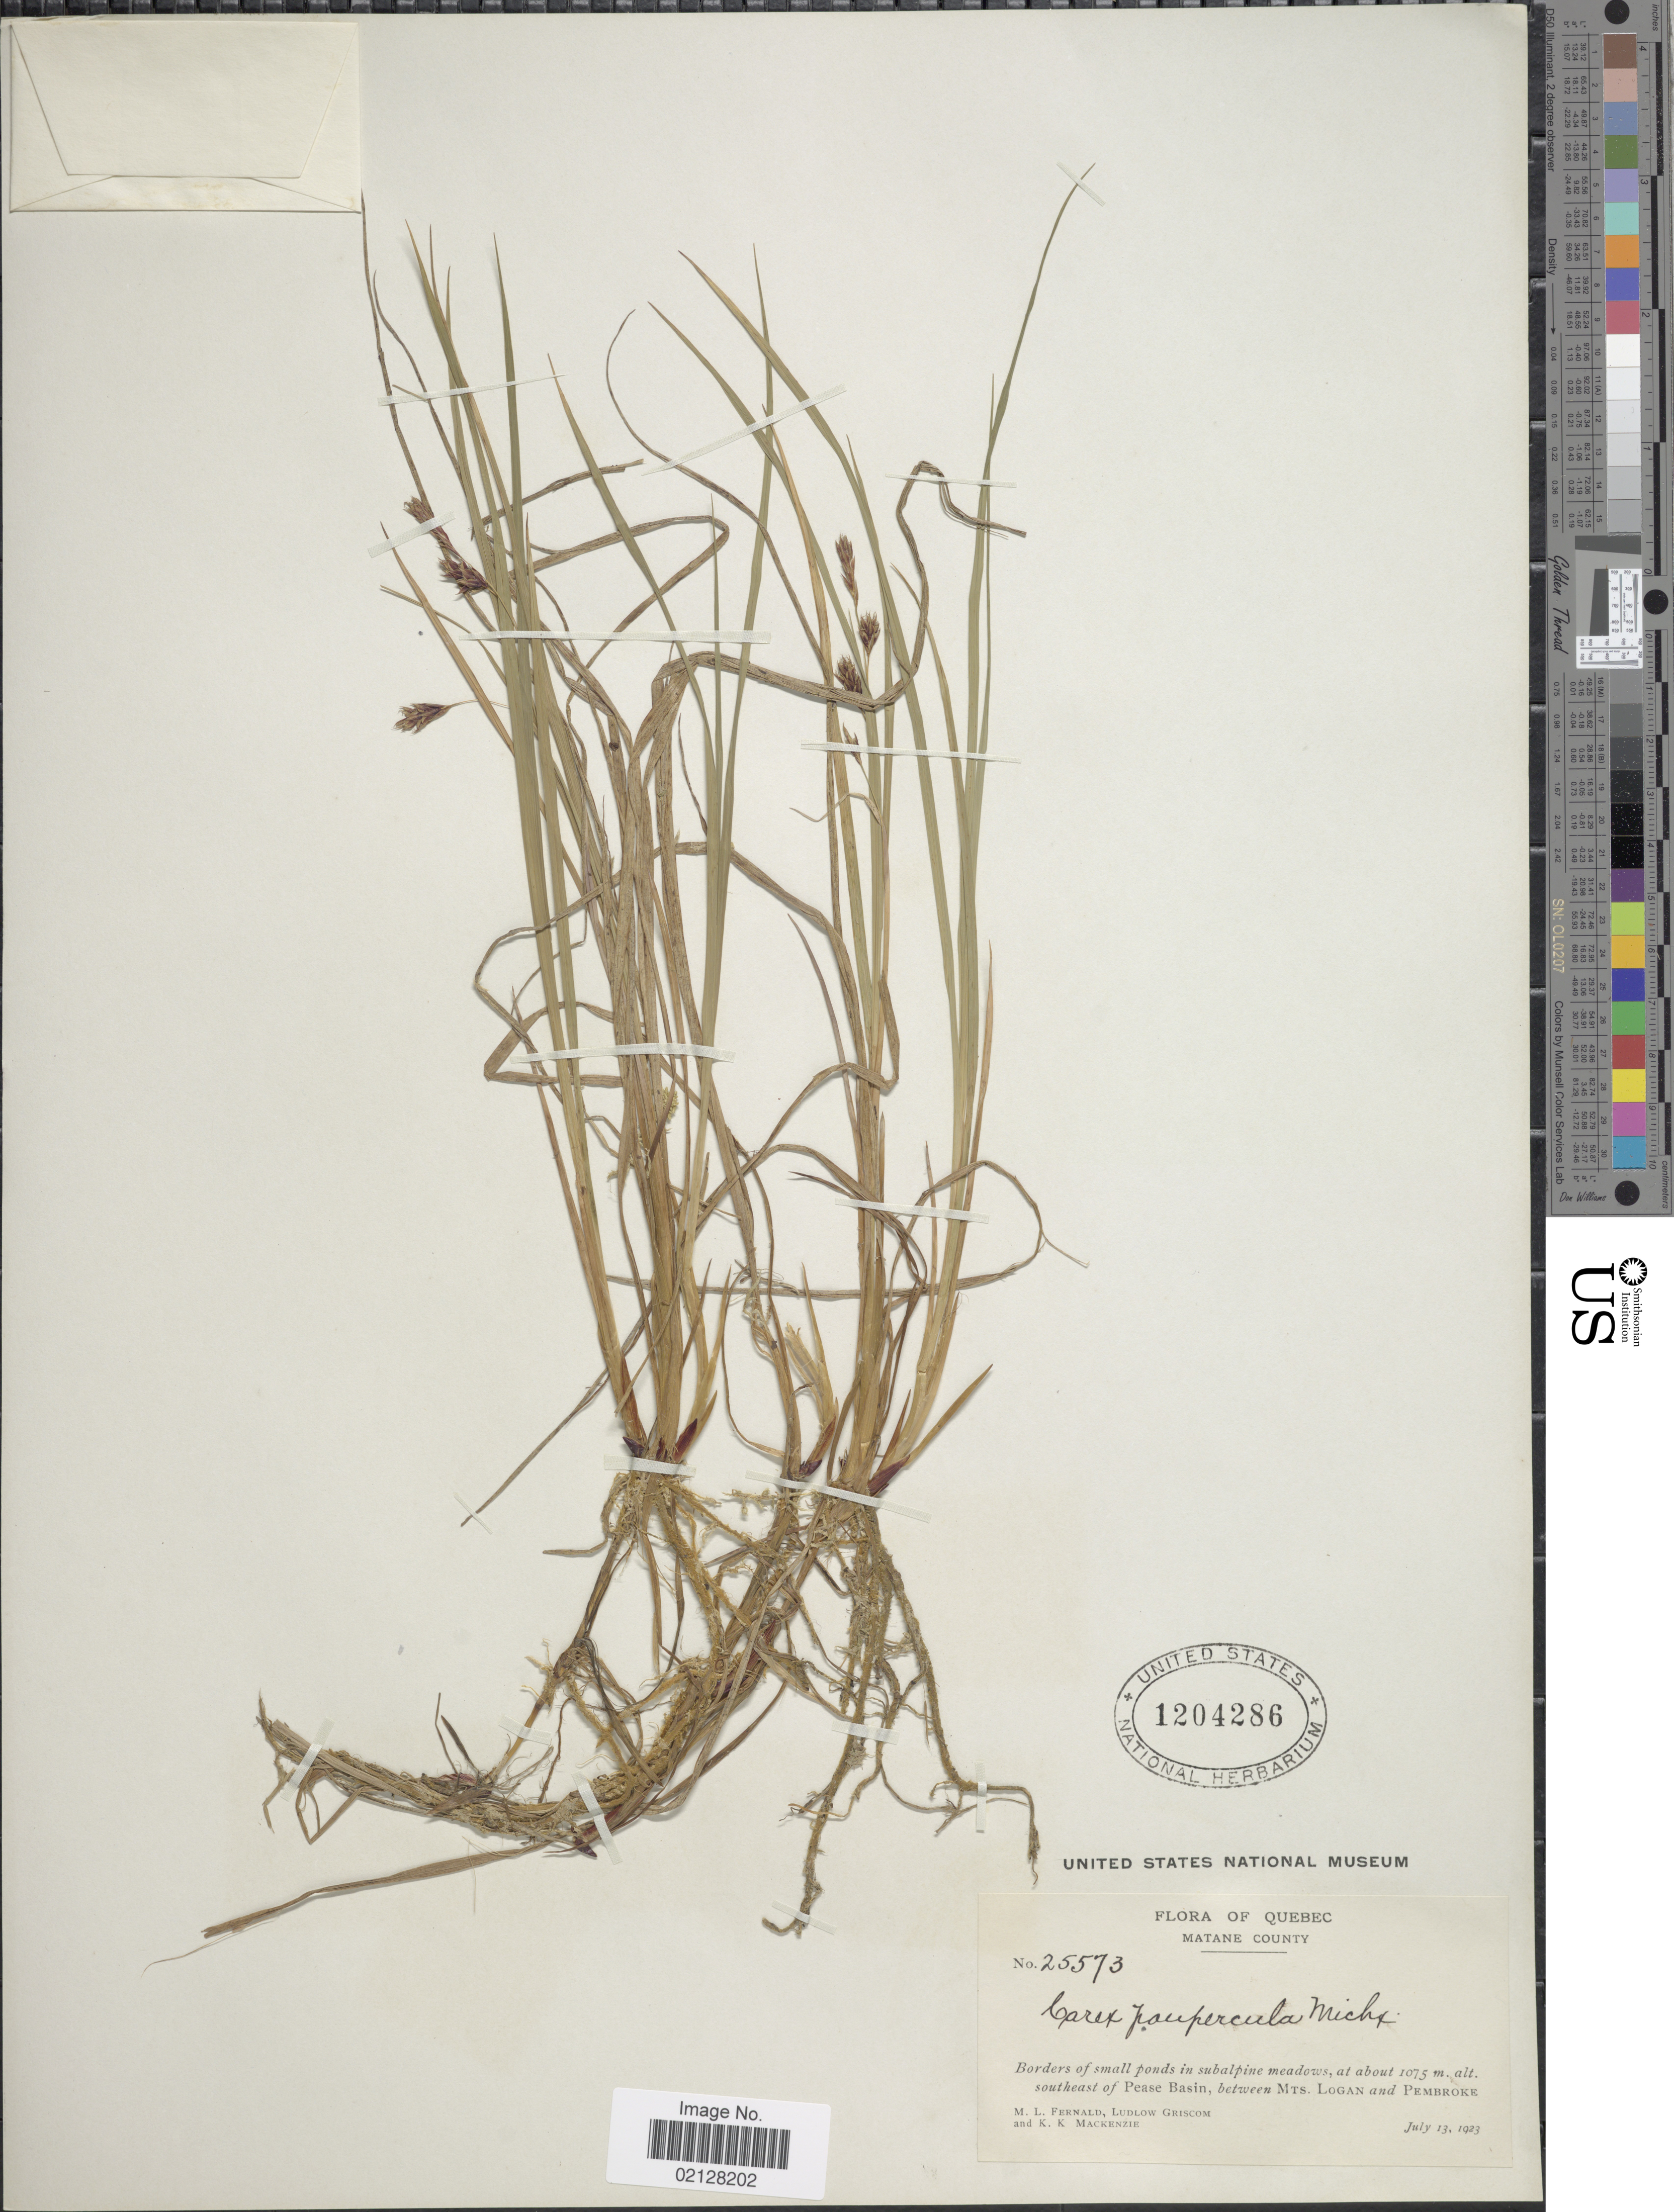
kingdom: Plantae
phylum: Tracheophyta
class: Liliopsida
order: Poales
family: Cyperaceae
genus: Carex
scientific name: Carex magellanica subsp. irrigua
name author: (Wahlenb.) Hiitonen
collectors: M. L. Fernald, L. Griscom & K. K. Mackenzie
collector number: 25573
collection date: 1923-07-13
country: Canada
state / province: Quebec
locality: Mantane County, southeast of Pease Basin, between Mts. Logan and Pembroke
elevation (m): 1075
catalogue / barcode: US 1204286